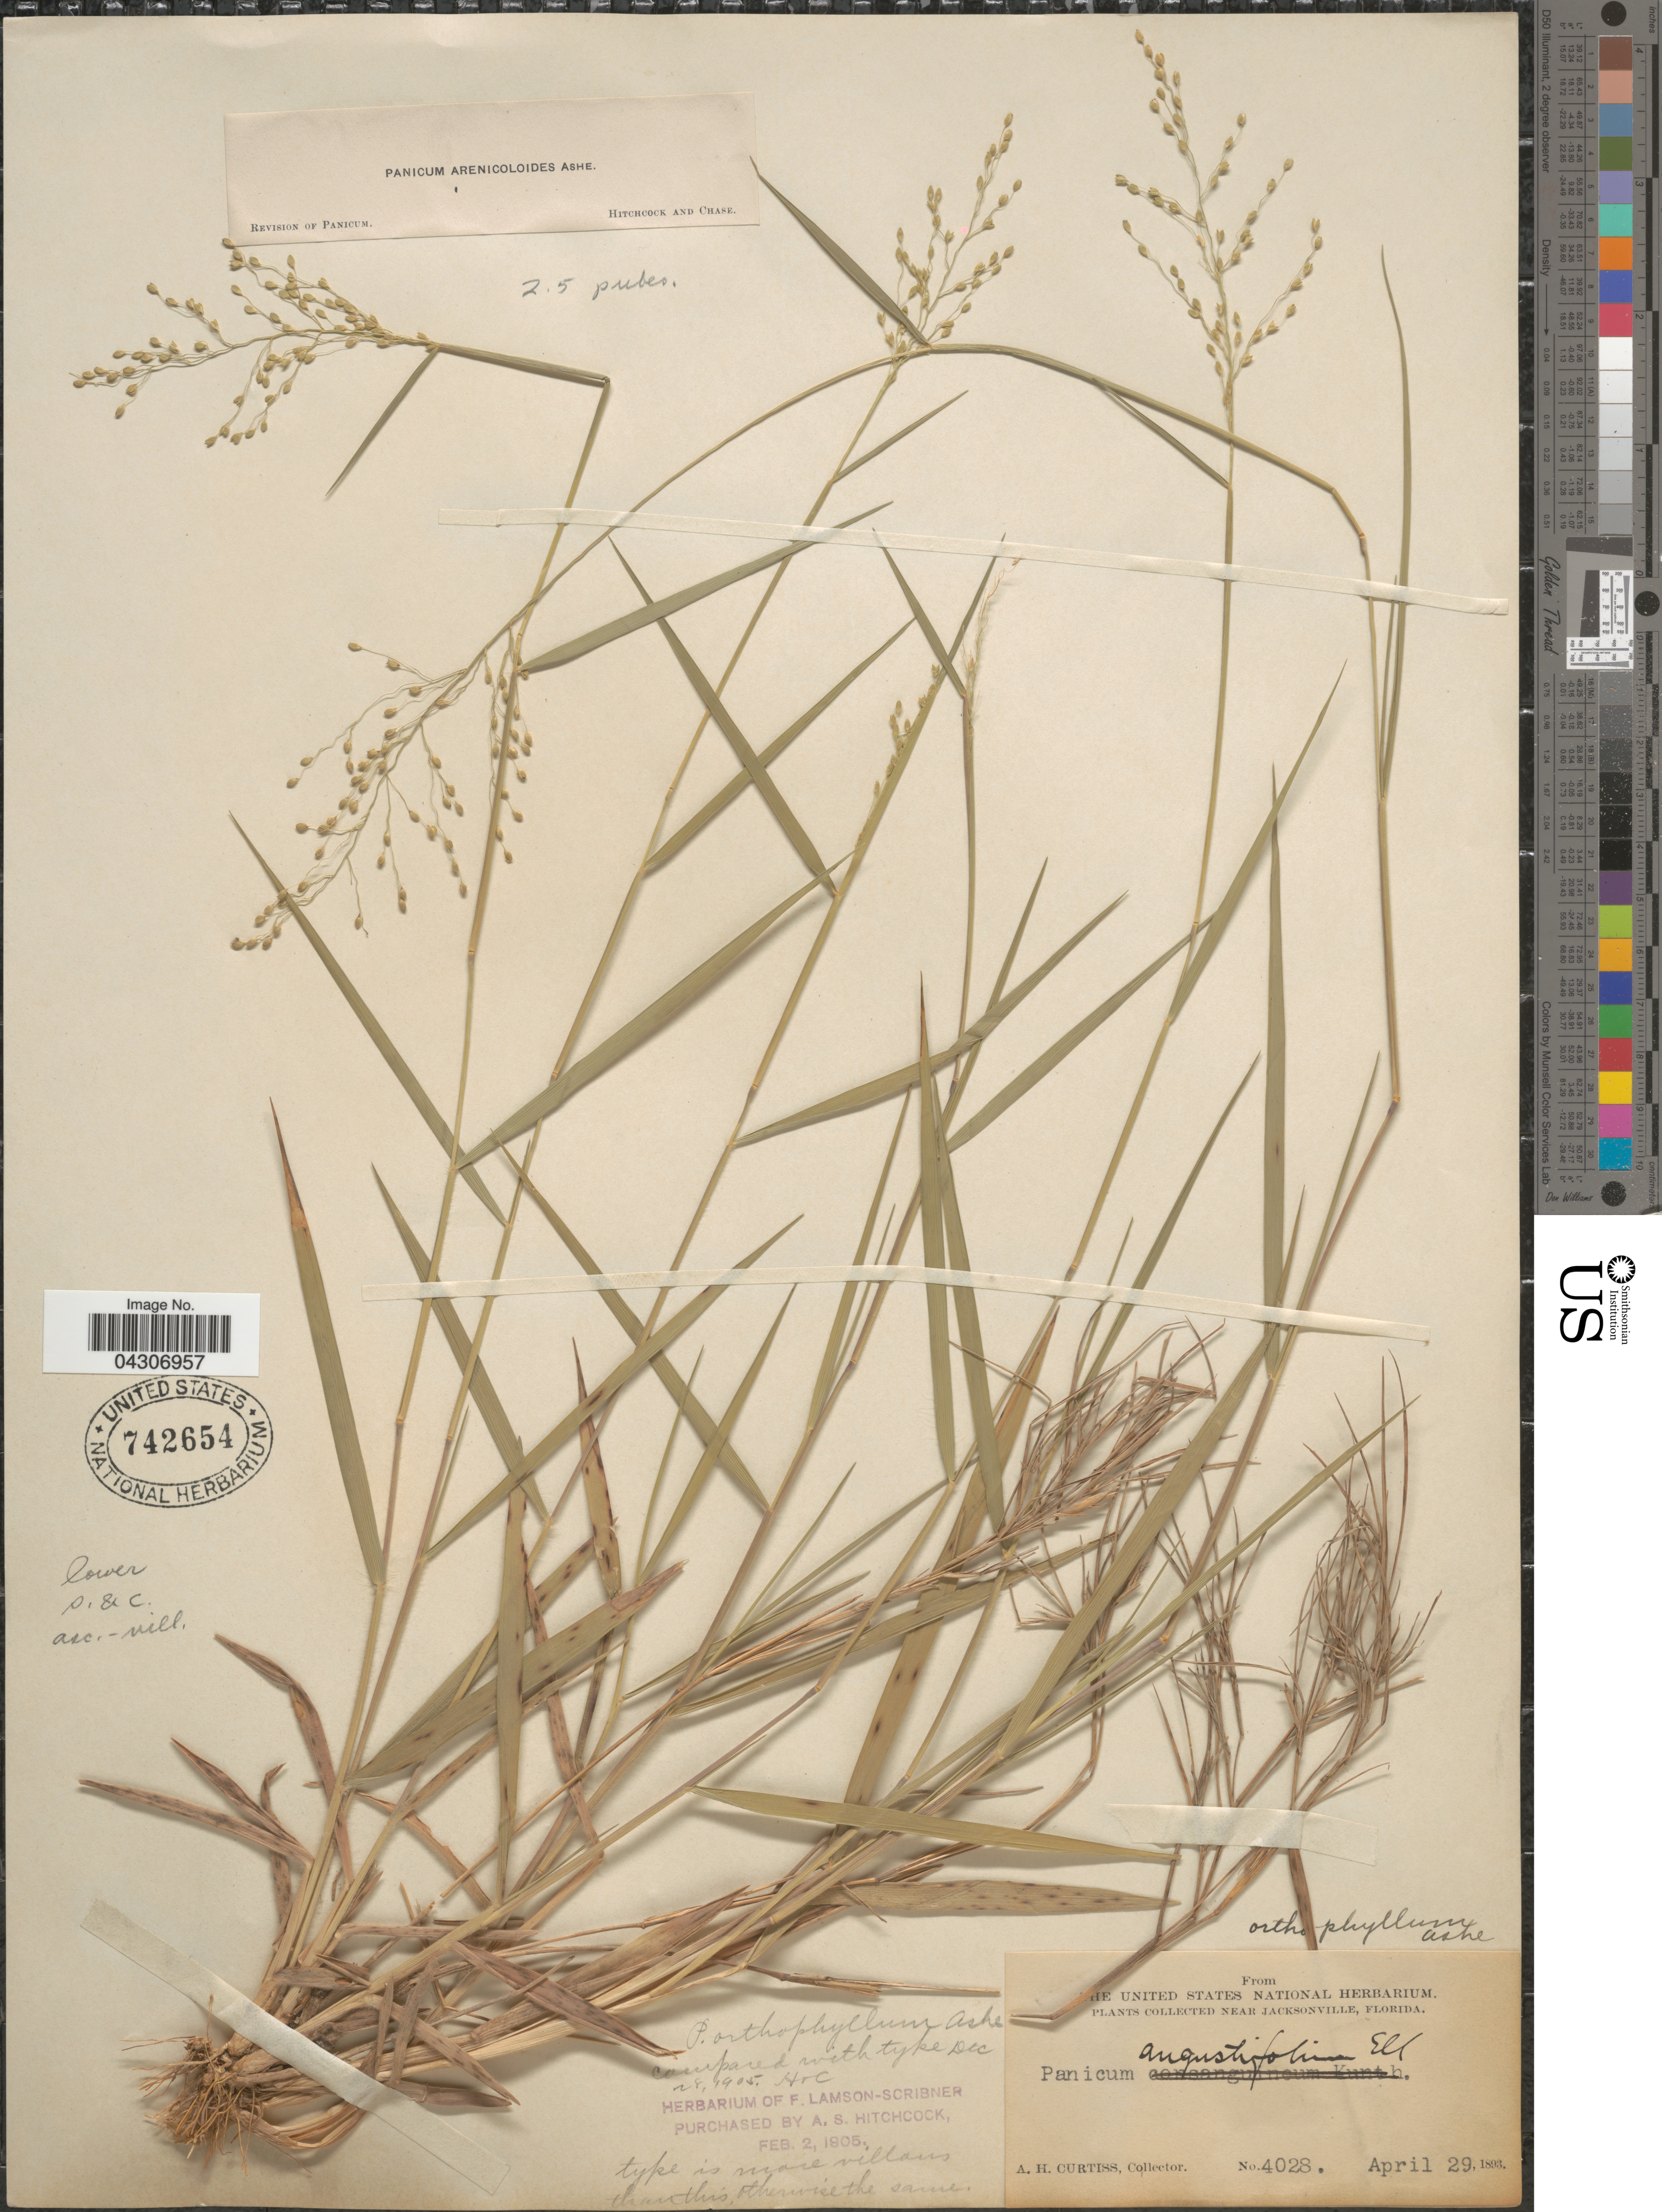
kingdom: Plantae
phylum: Tracheophyta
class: Liliopsida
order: Poales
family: Poaceae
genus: Dichanthelium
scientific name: Dichanthelium aciculare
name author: (Desv. ex Poir.) Gould & C.A. Clark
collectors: A. H. Curtiss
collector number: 4028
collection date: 1893-04-29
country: United States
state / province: Florida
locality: Near Jacksonville.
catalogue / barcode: US 742654